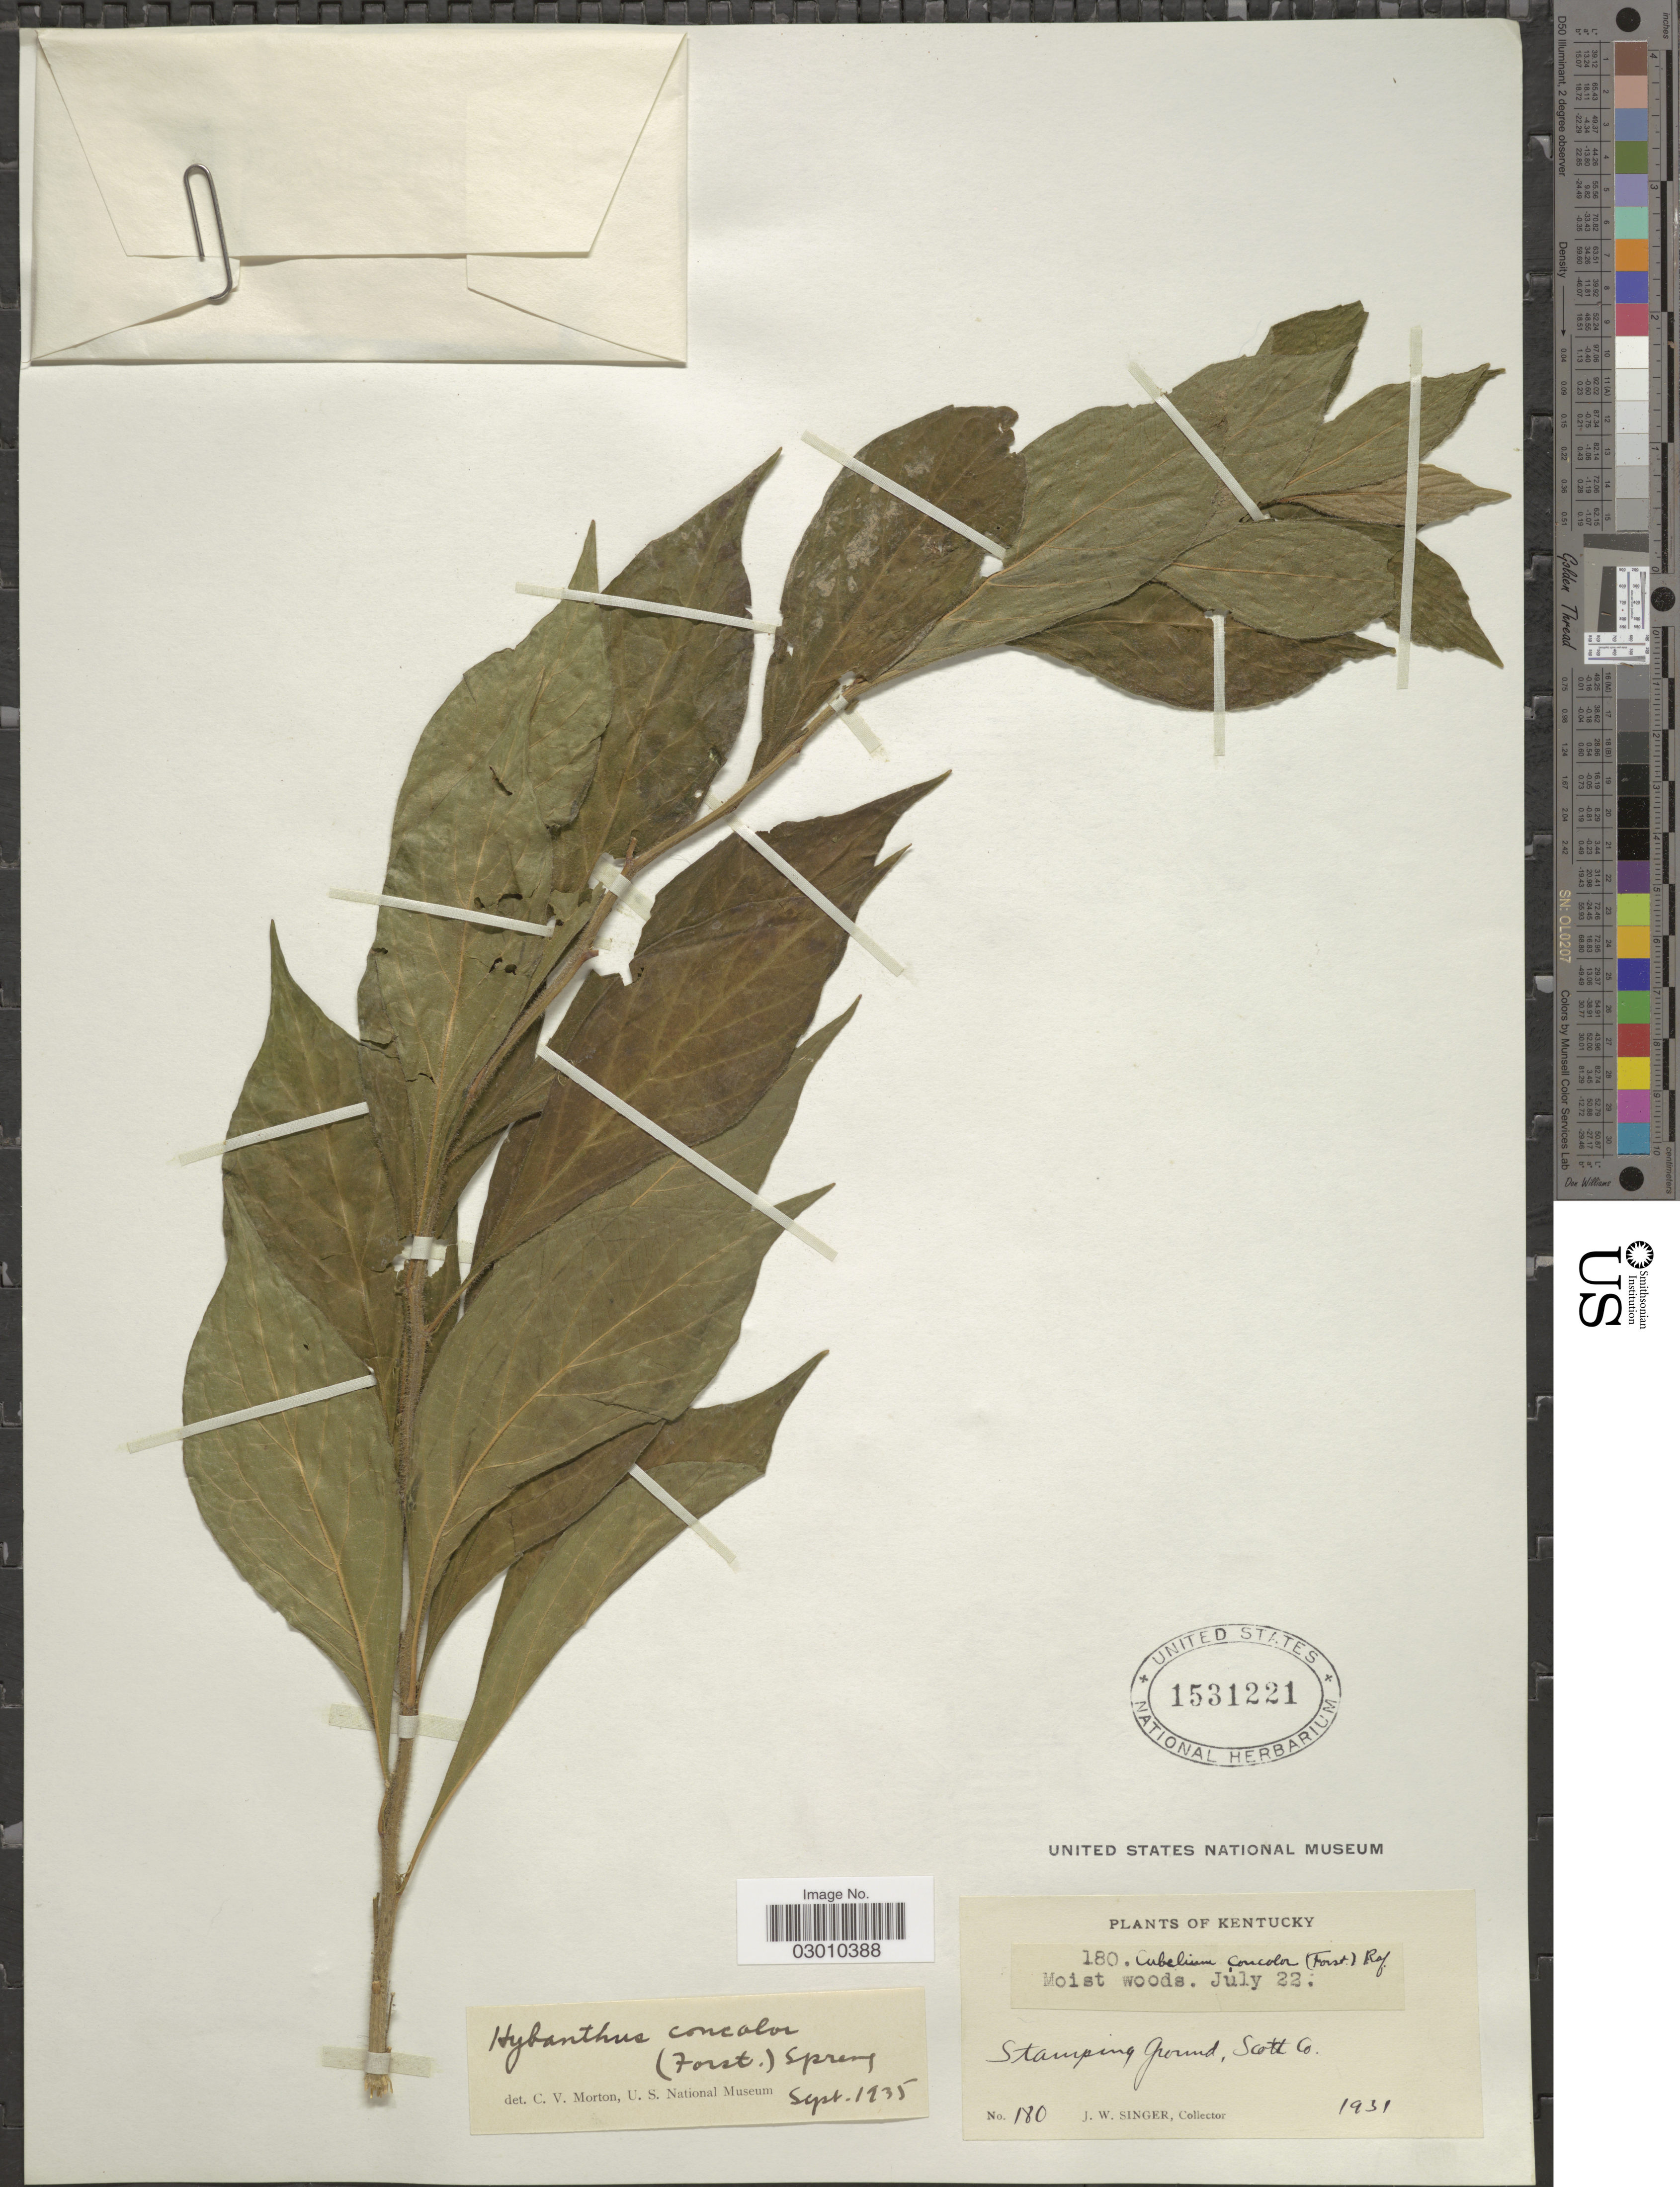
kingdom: Plantae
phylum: Tracheophyta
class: Magnoliopsida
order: Malpighiales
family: Violaceae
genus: Cubelium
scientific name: Cubelium concolor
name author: (T.F. Forst.) Raf. ex Britton & A. Br.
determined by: Strong, Mark T., (BOT), Smithsonian Institution - National Museum of Natural History (UNITED STATES)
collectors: J. EW. Singer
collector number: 180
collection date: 1931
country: United States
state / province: Kentucky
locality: Stamping ground, Scott Co.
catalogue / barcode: US 1531221